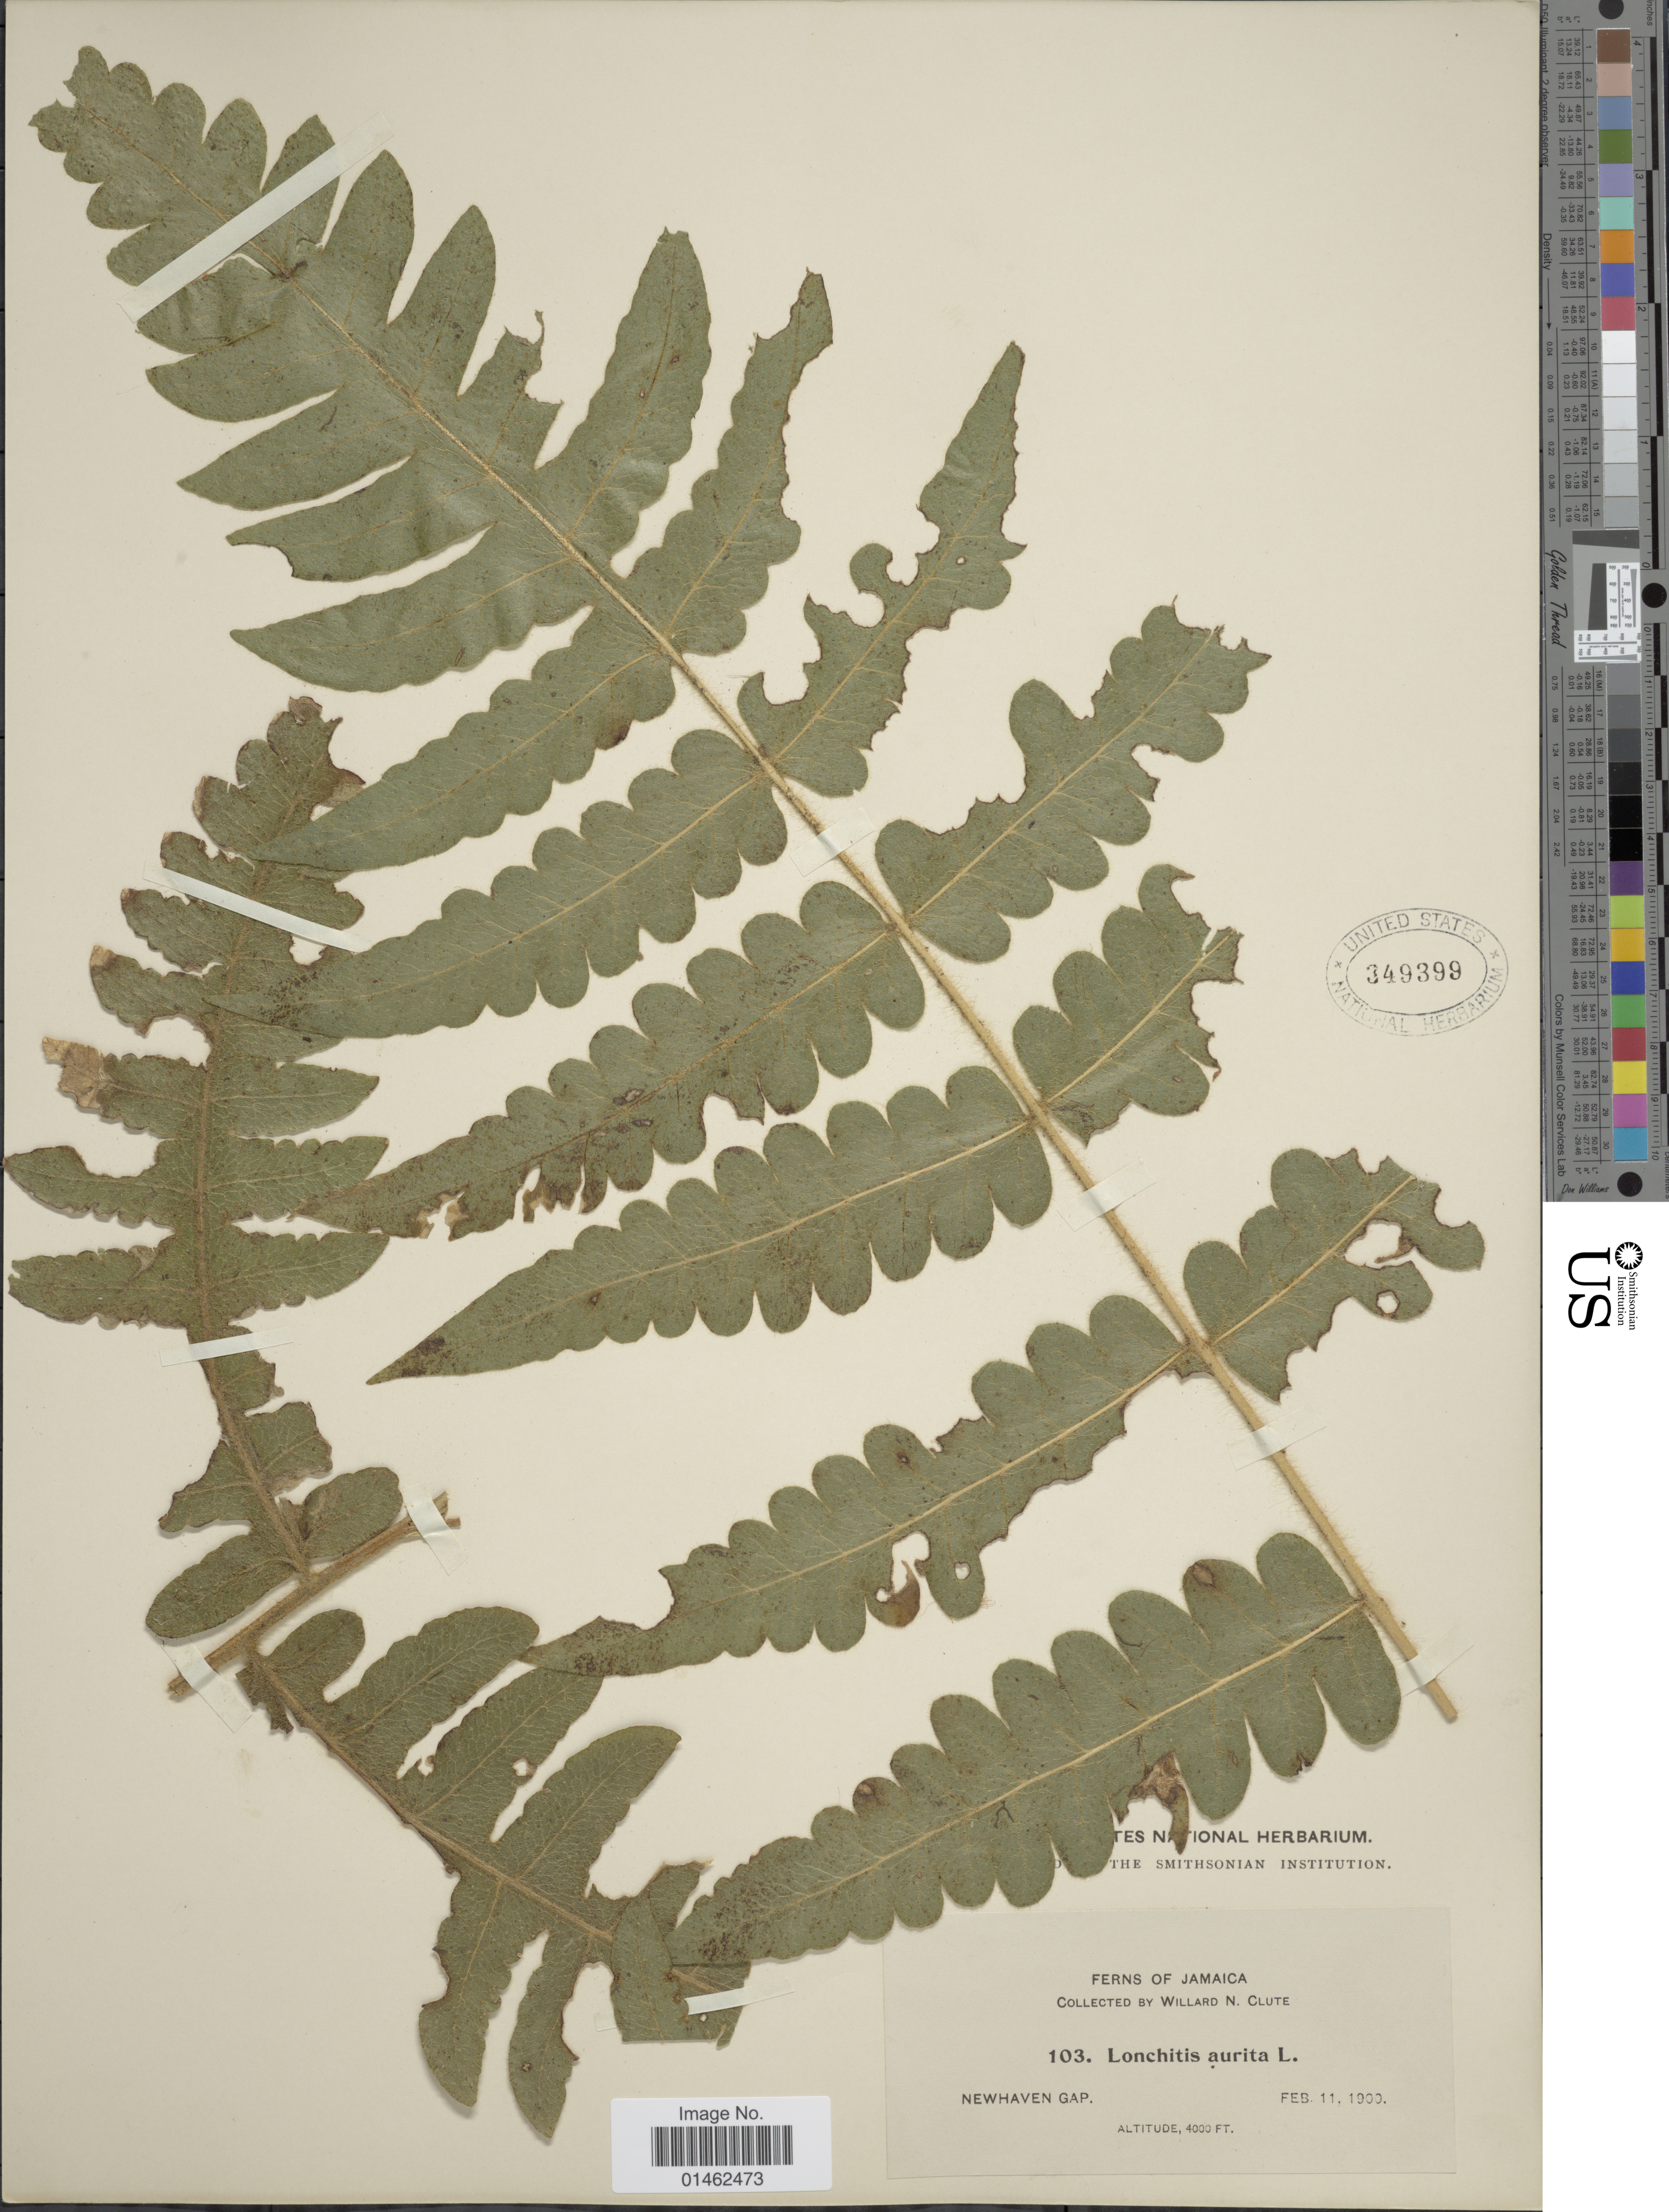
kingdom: Plantae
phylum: Tracheophyta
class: Polypodiopsida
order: Polypodiales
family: Dennstaedtiaceae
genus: Blotiella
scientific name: Blotiella lindeniana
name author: (Hook.) R.M. Tryon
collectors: W. N. Clute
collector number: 103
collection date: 1900-02-11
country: Jamaica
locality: New Haven Gap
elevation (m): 1219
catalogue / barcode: US 349399